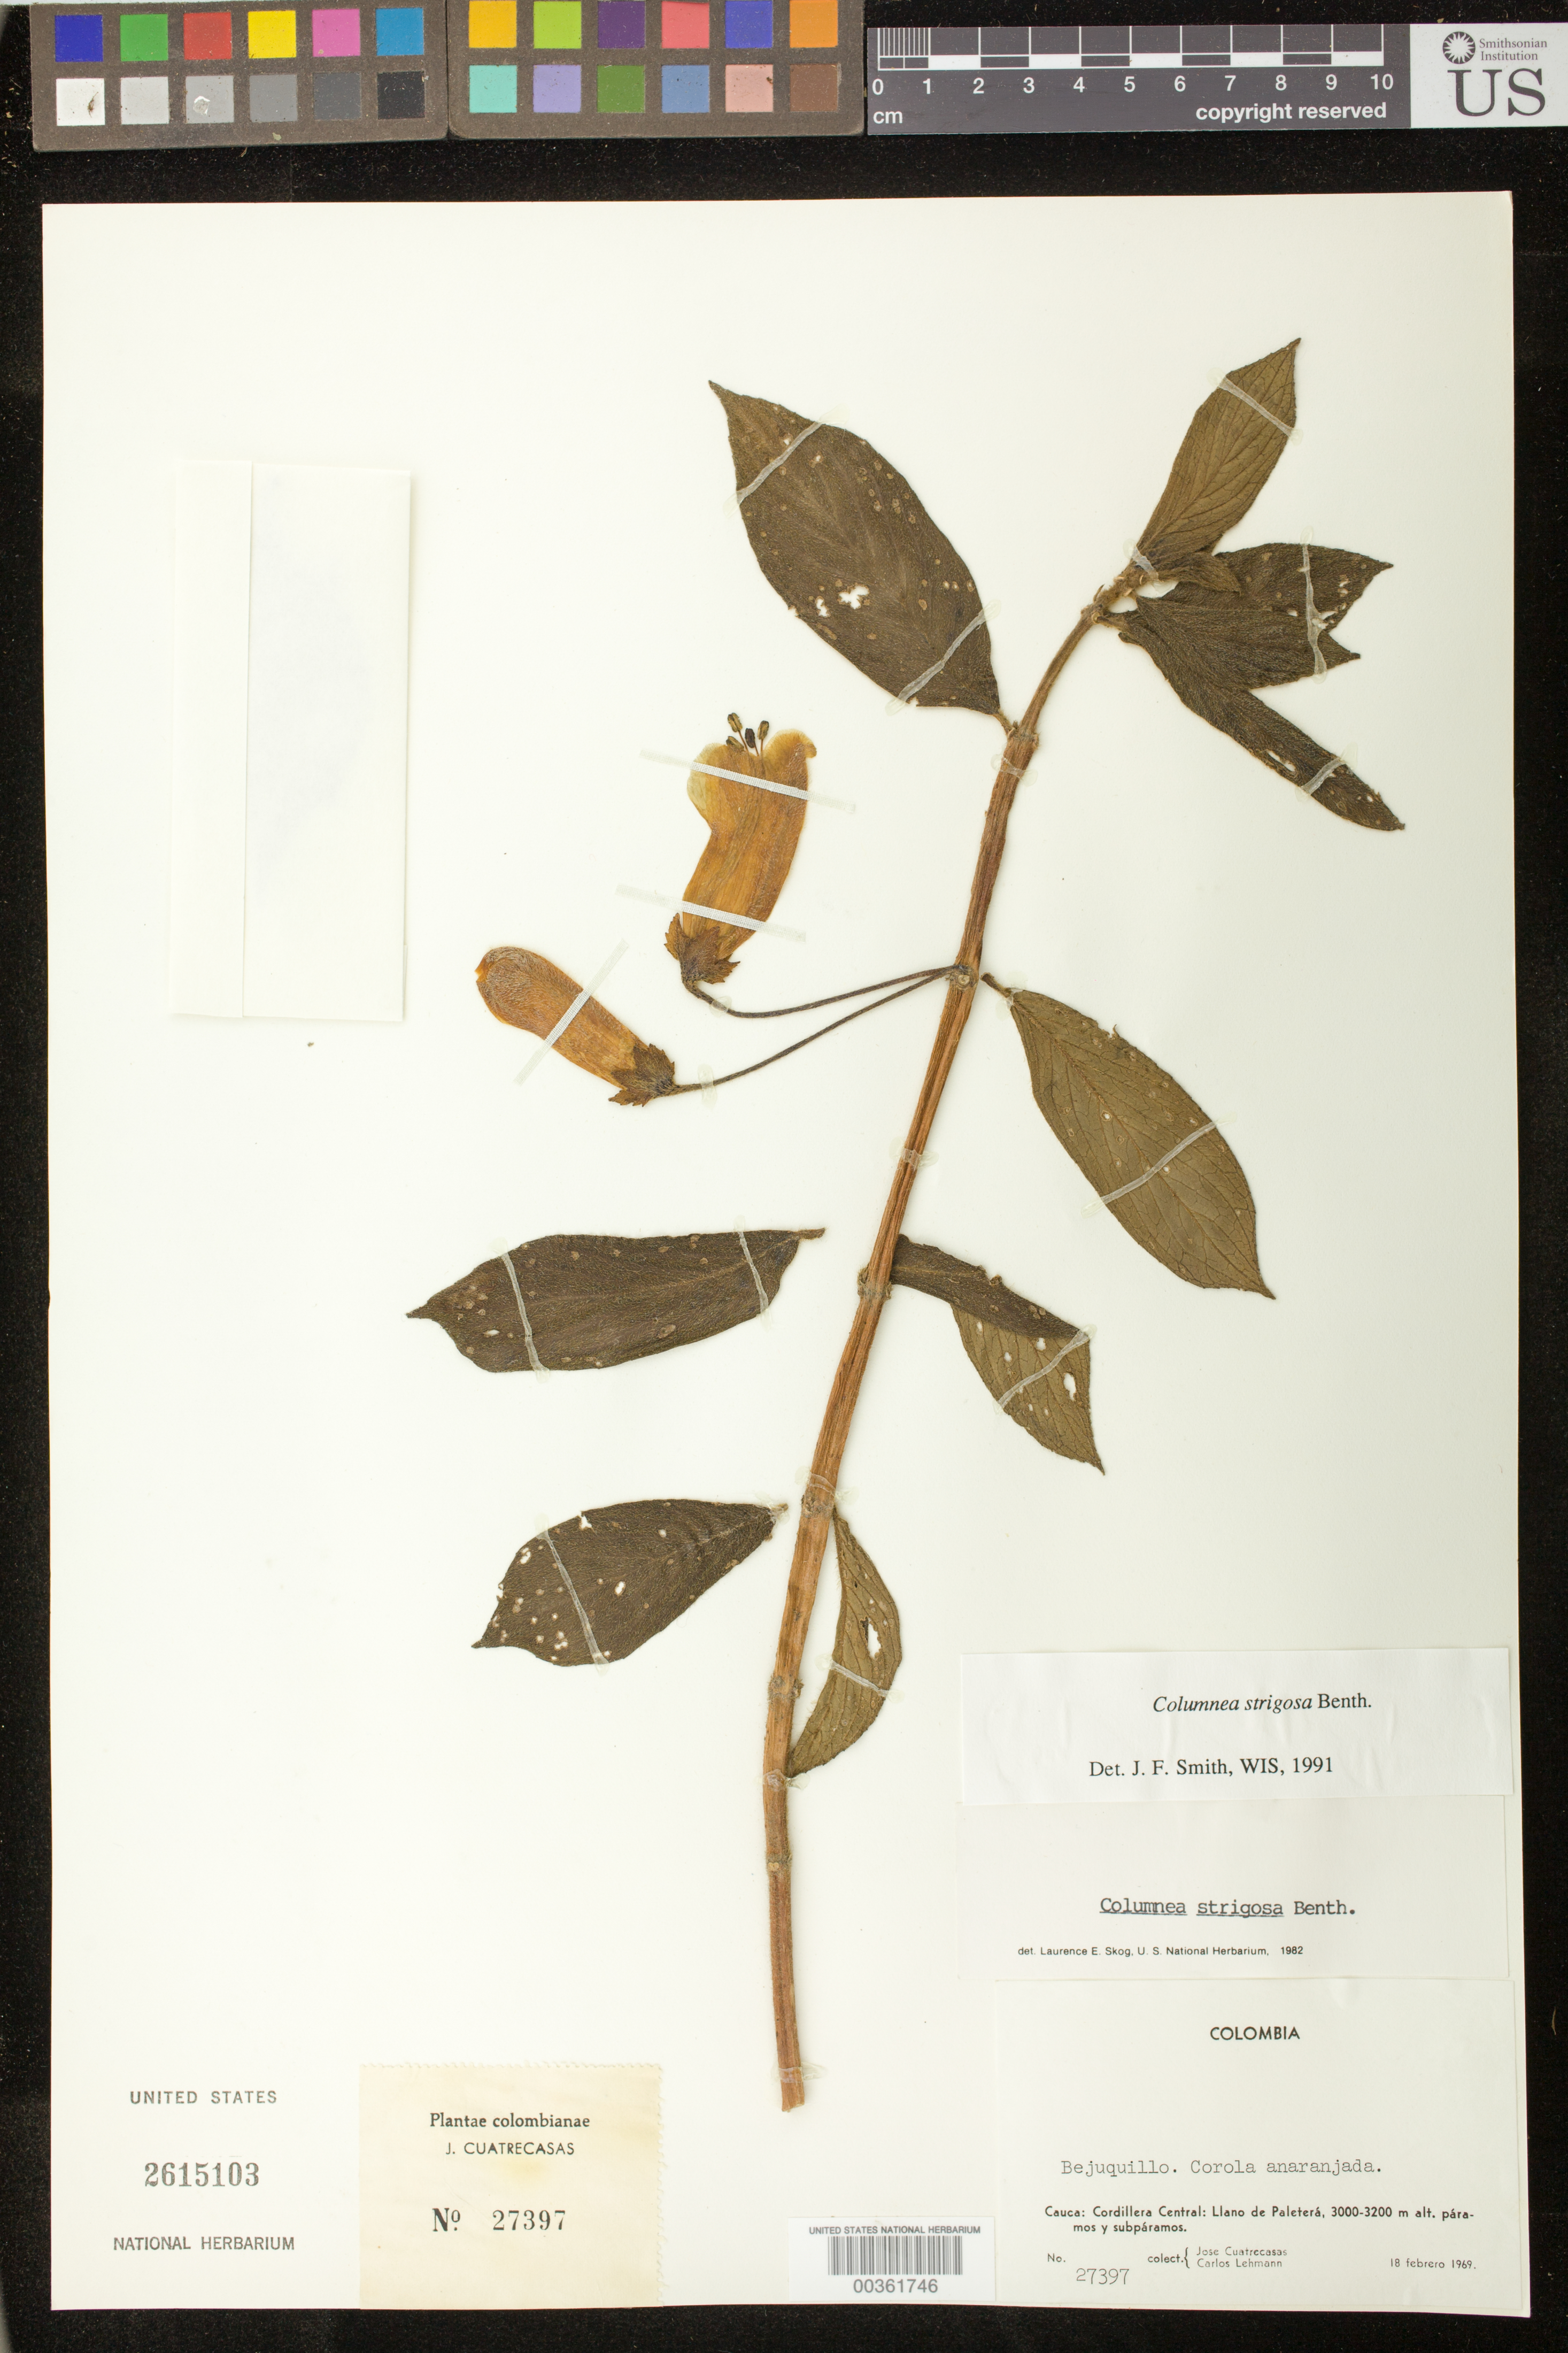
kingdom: Plantae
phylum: Tracheophyta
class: Magnoliopsida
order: Lamiales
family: Gesneriaceae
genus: Columnea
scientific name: Columnea strigosa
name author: Benth.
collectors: J. Cuatrecasas & C. Lehmann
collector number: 27397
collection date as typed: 18 Feb 1969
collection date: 1969-02-18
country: Colombia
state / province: Cauca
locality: Cordillera Central: Llano de Paletera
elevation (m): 3000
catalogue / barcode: US 2615103